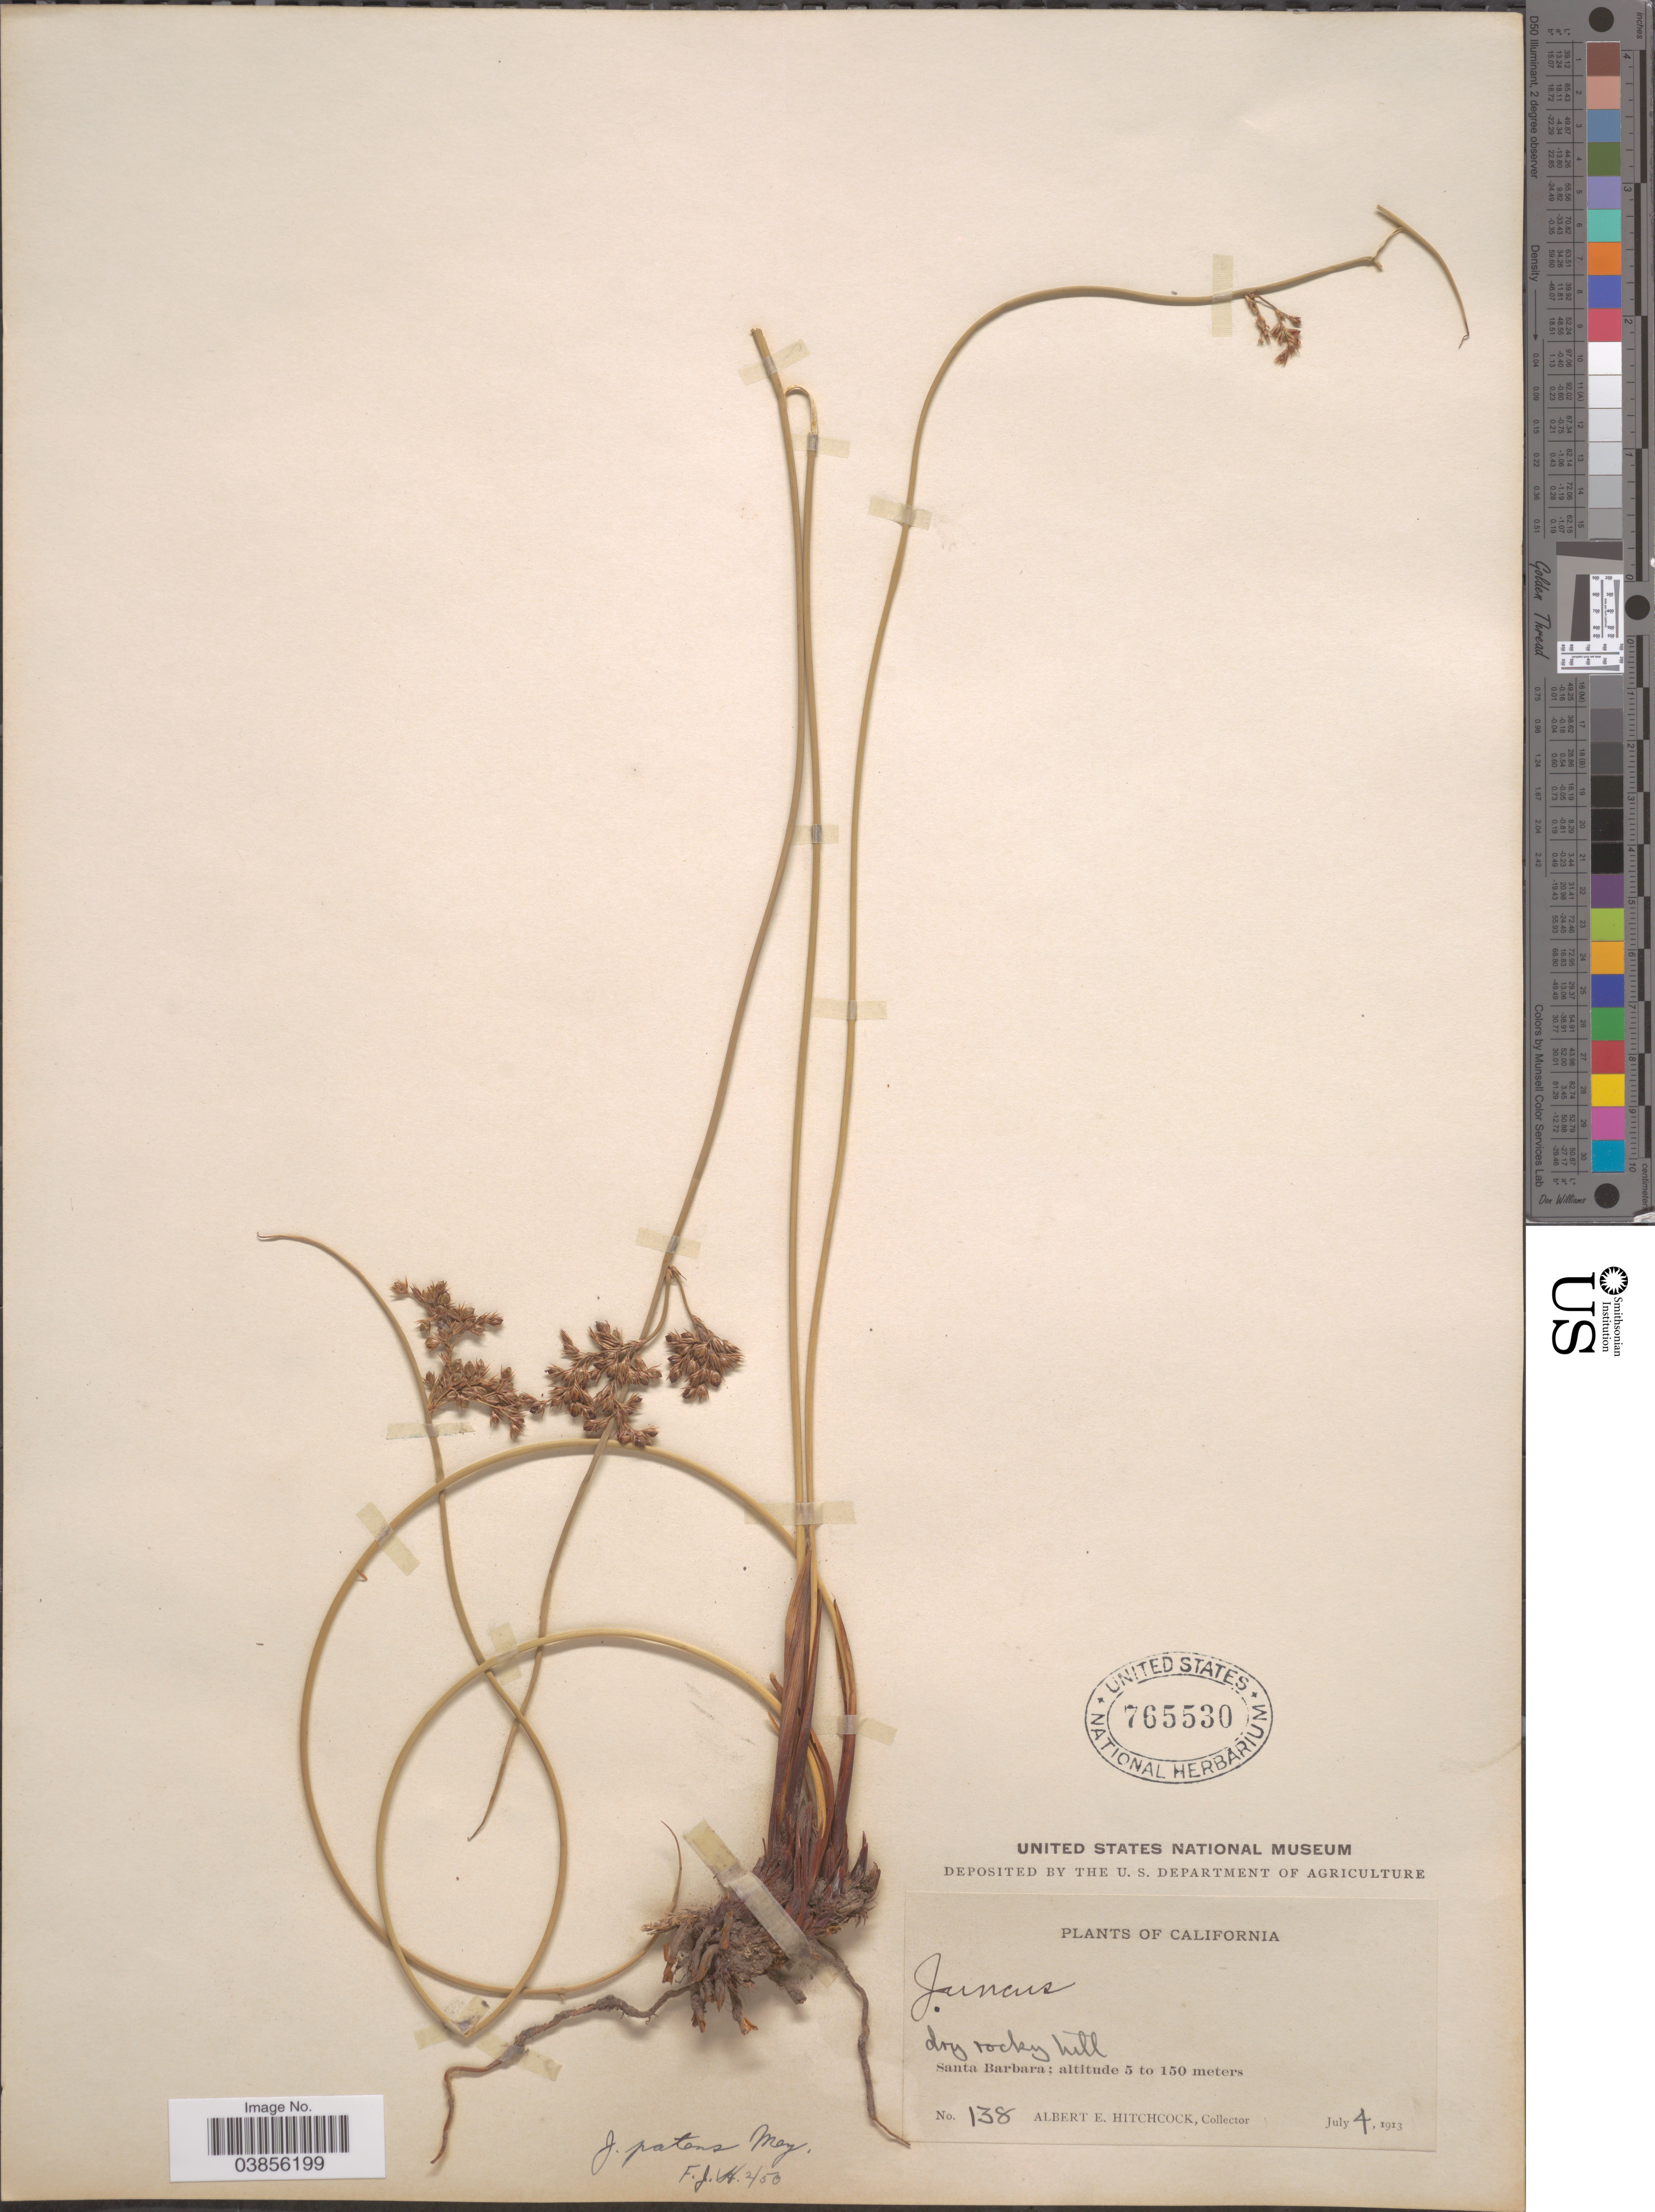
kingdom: Plantae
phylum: Tracheophyta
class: Liliopsida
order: Poales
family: Juncaceae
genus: Juncus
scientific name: Juncus patens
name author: E. Mey.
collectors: A. Hitchcock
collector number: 138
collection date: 1913-07-04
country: United States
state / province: California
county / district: Santa Barbara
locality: Santa Barbara.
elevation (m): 5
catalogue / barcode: US 765530